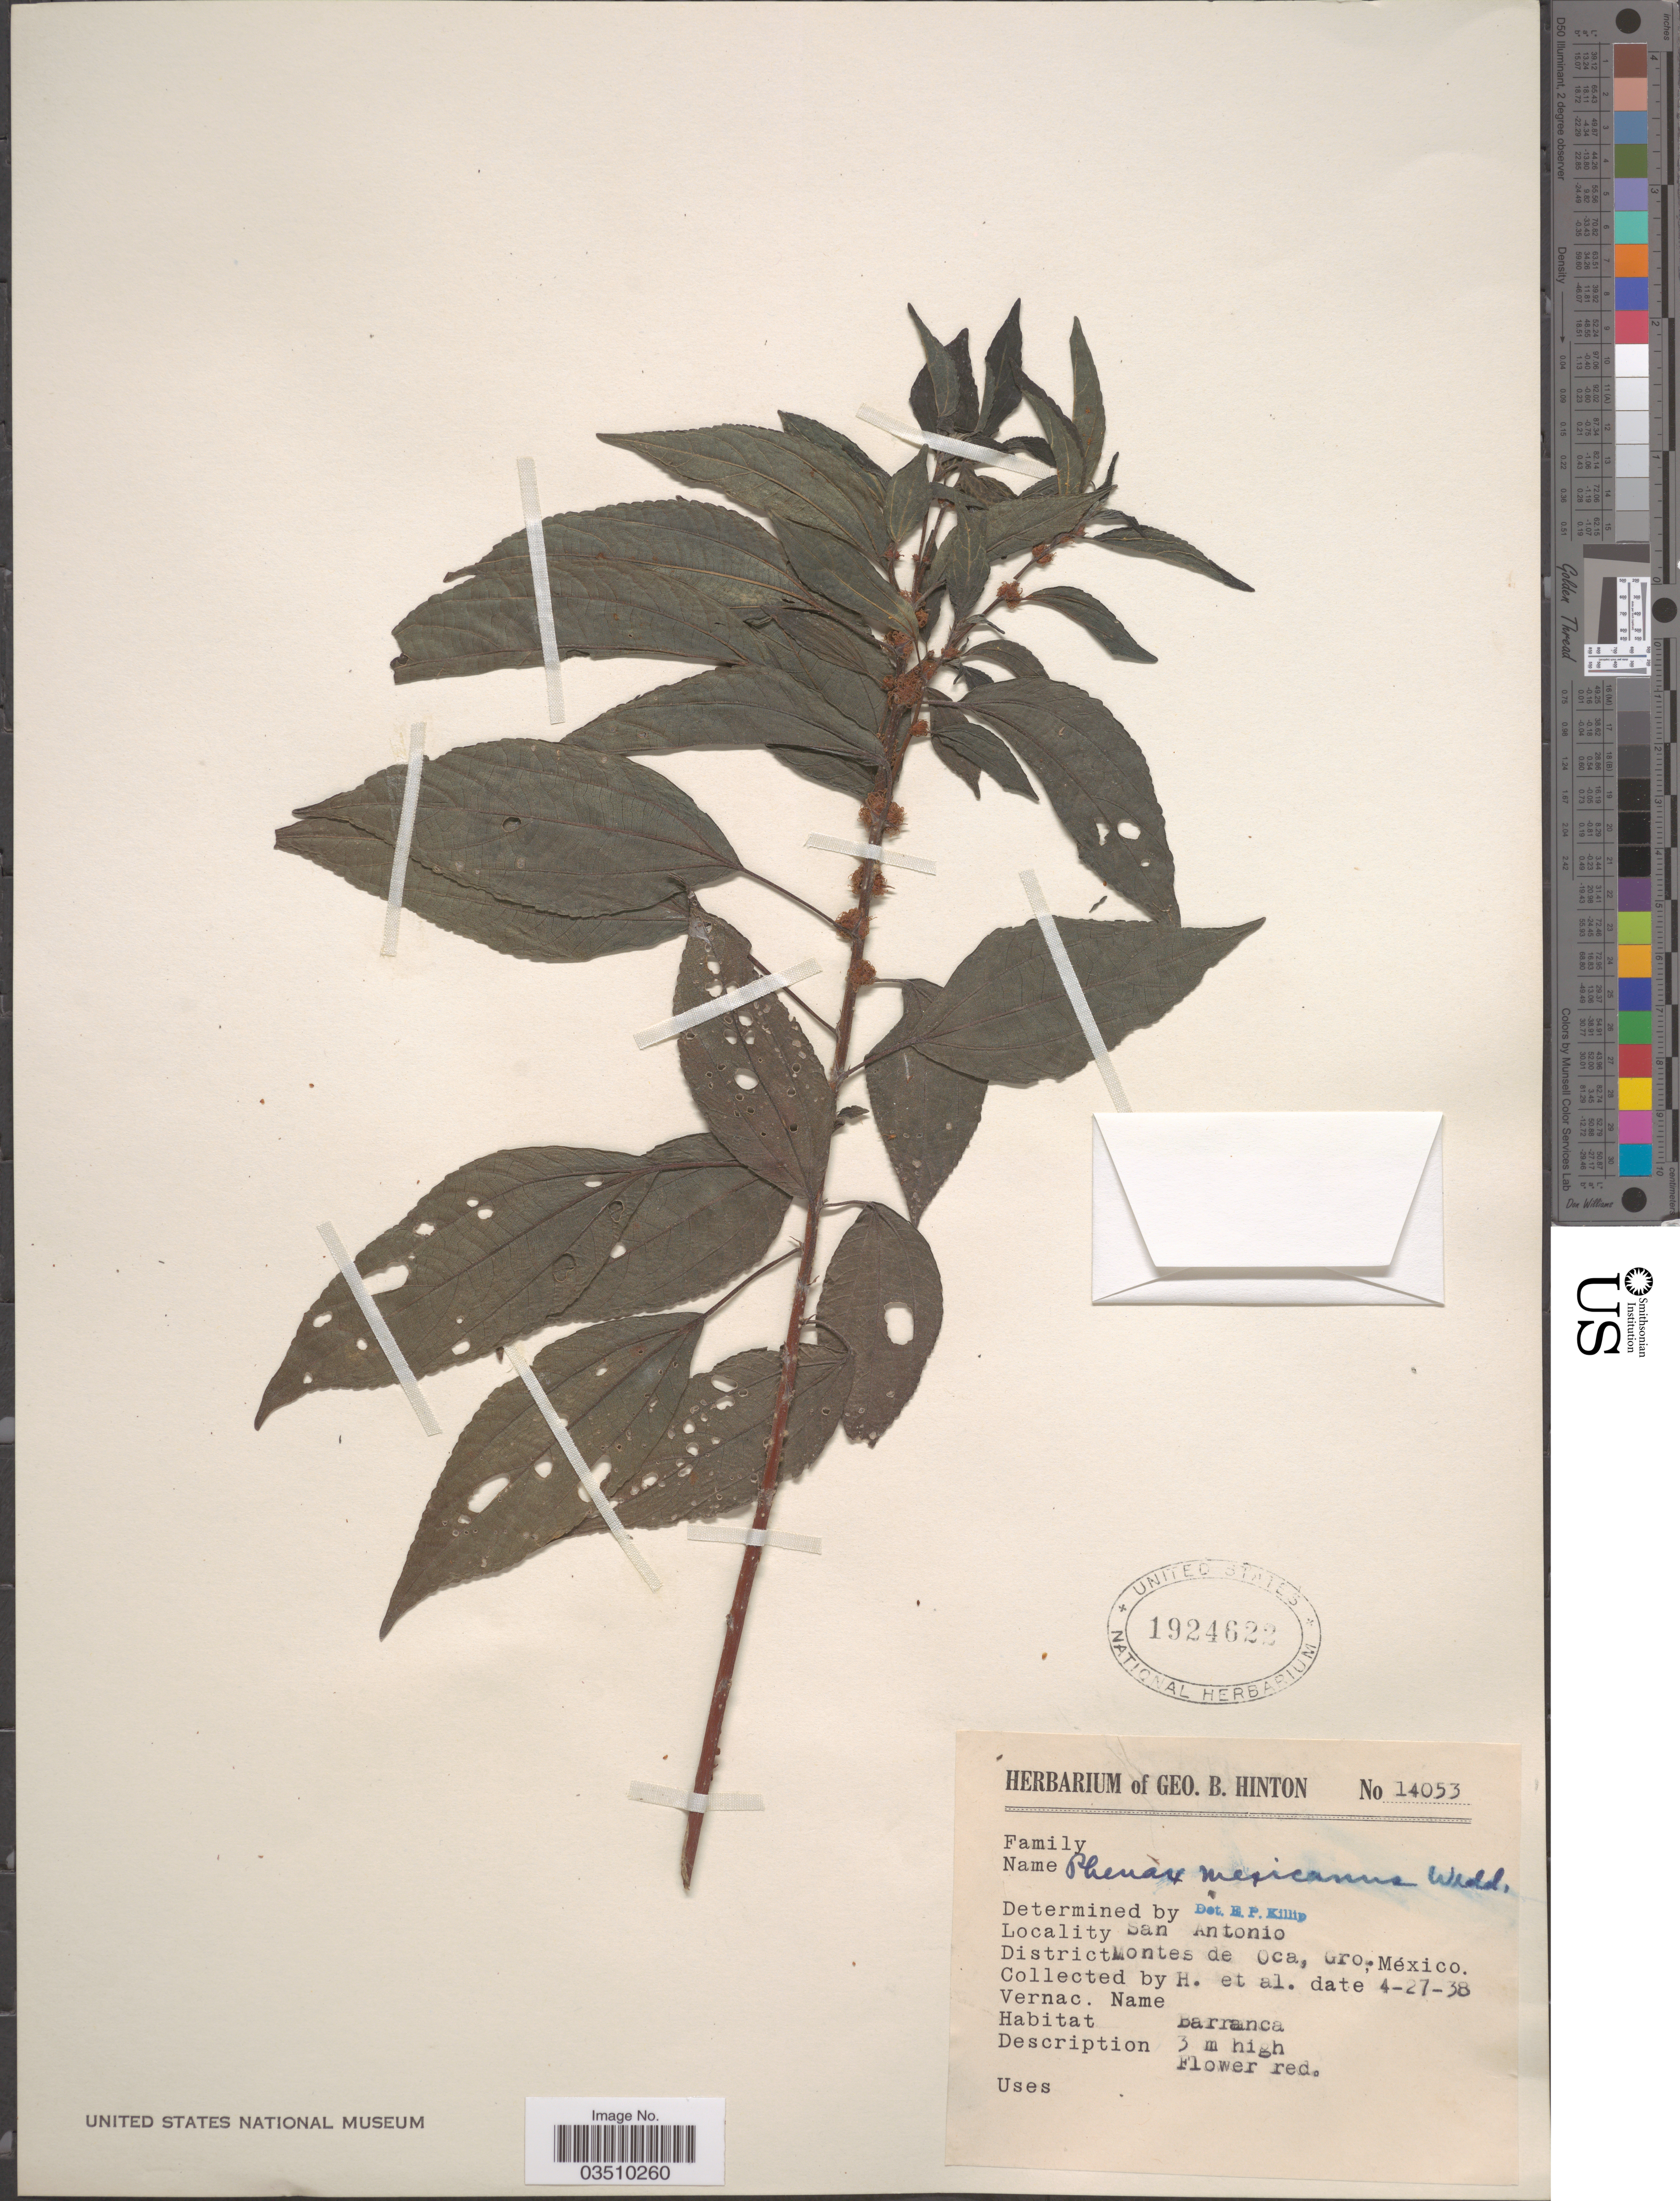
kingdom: Plantae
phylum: Tracheophyta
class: Magnoliopsida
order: Rosales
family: Urticaceae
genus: Phenax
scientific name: Phenax mexicanus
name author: Wedd.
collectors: G. B. Hinton & et al.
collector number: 14053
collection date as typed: Transcribed d/m/y: 27/4/38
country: Mexico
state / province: Guerrero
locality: San Antonio. District Montes de Oco, Gro.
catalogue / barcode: US 1924622